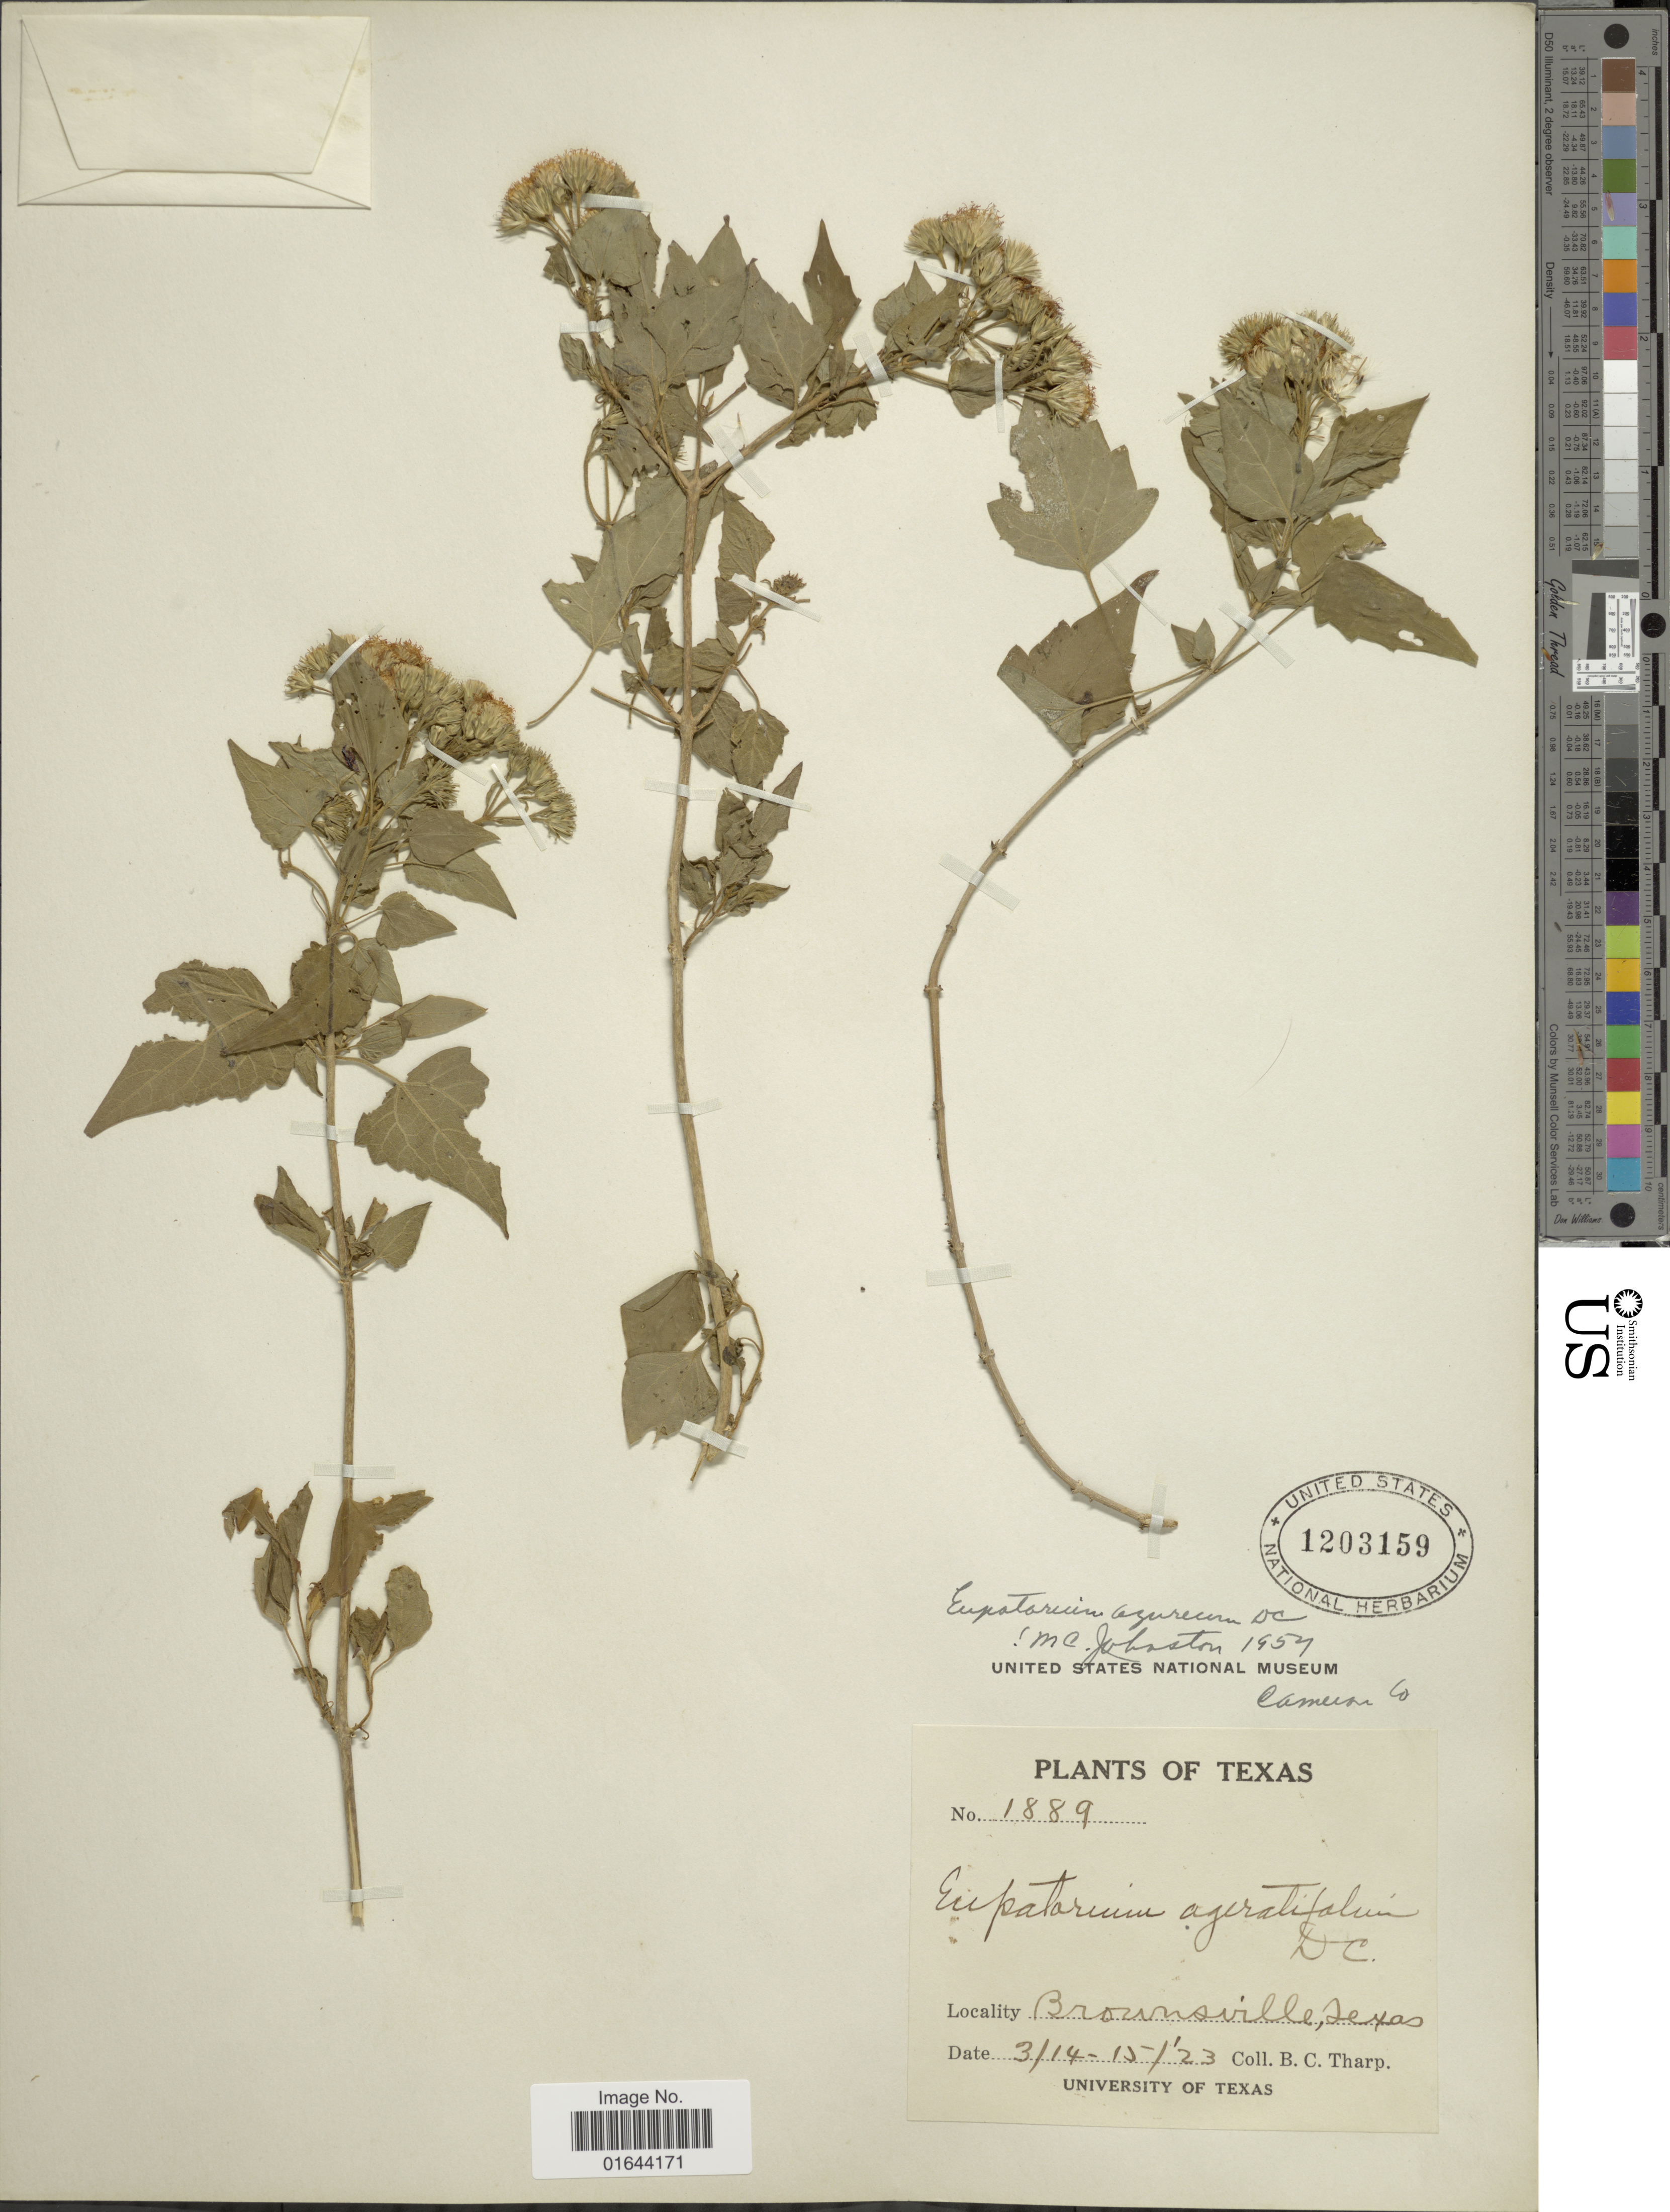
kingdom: Plantae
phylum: Tracheophyta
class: Magnoliopsida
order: Asterales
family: Asteraceae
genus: Tamaulipa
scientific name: Tamaulipa azurea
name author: (DC.) R.M. King & H. Rob.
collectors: B. C. Tharp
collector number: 1889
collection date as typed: Transcribed d/m/y: 14/3/23 to 15/3/23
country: United States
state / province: Texas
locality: Texas, Brownsville, Texas.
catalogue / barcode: US 1203159